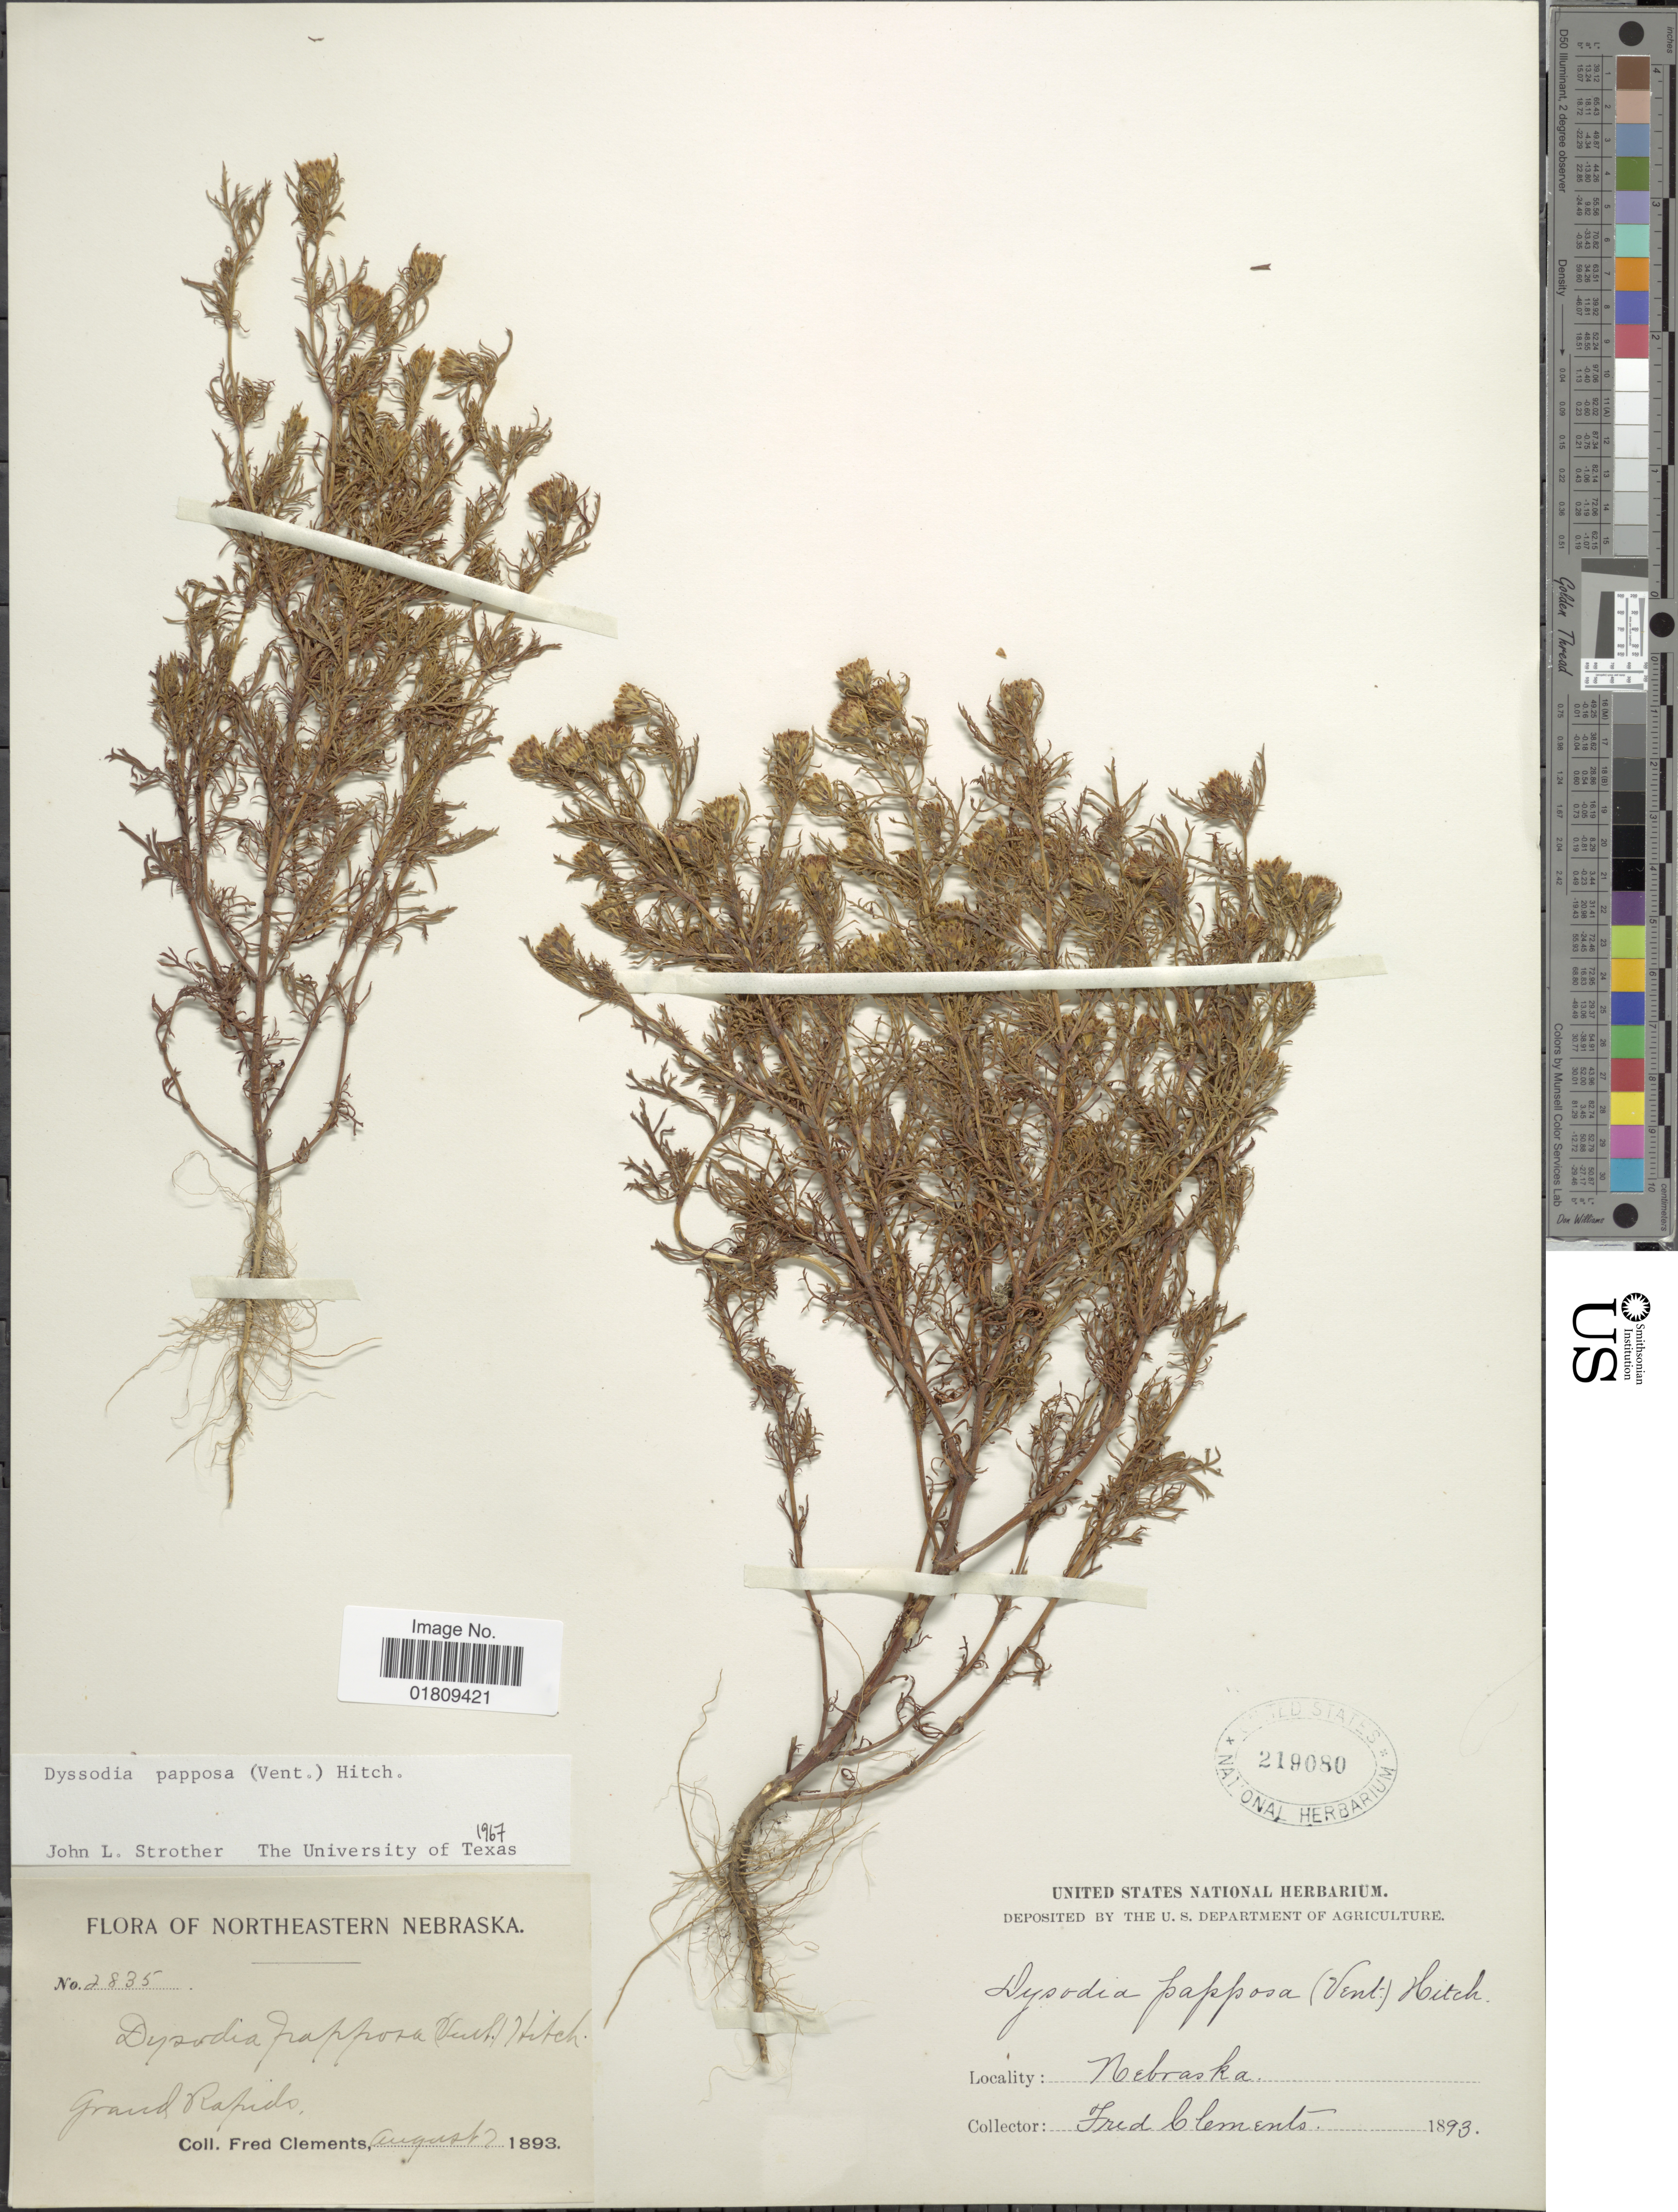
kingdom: Plantae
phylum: Tracheophyta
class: Magnoliopsida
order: Asterales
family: Asteraceae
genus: Dyssodia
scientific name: Dyssodia papposa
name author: (Vent.) Hitchc.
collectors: F. E. Clements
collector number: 2835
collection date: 1893-08-07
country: United States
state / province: Nebraska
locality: Northeastern Nebraska, Grand Rapids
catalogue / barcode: US 219080